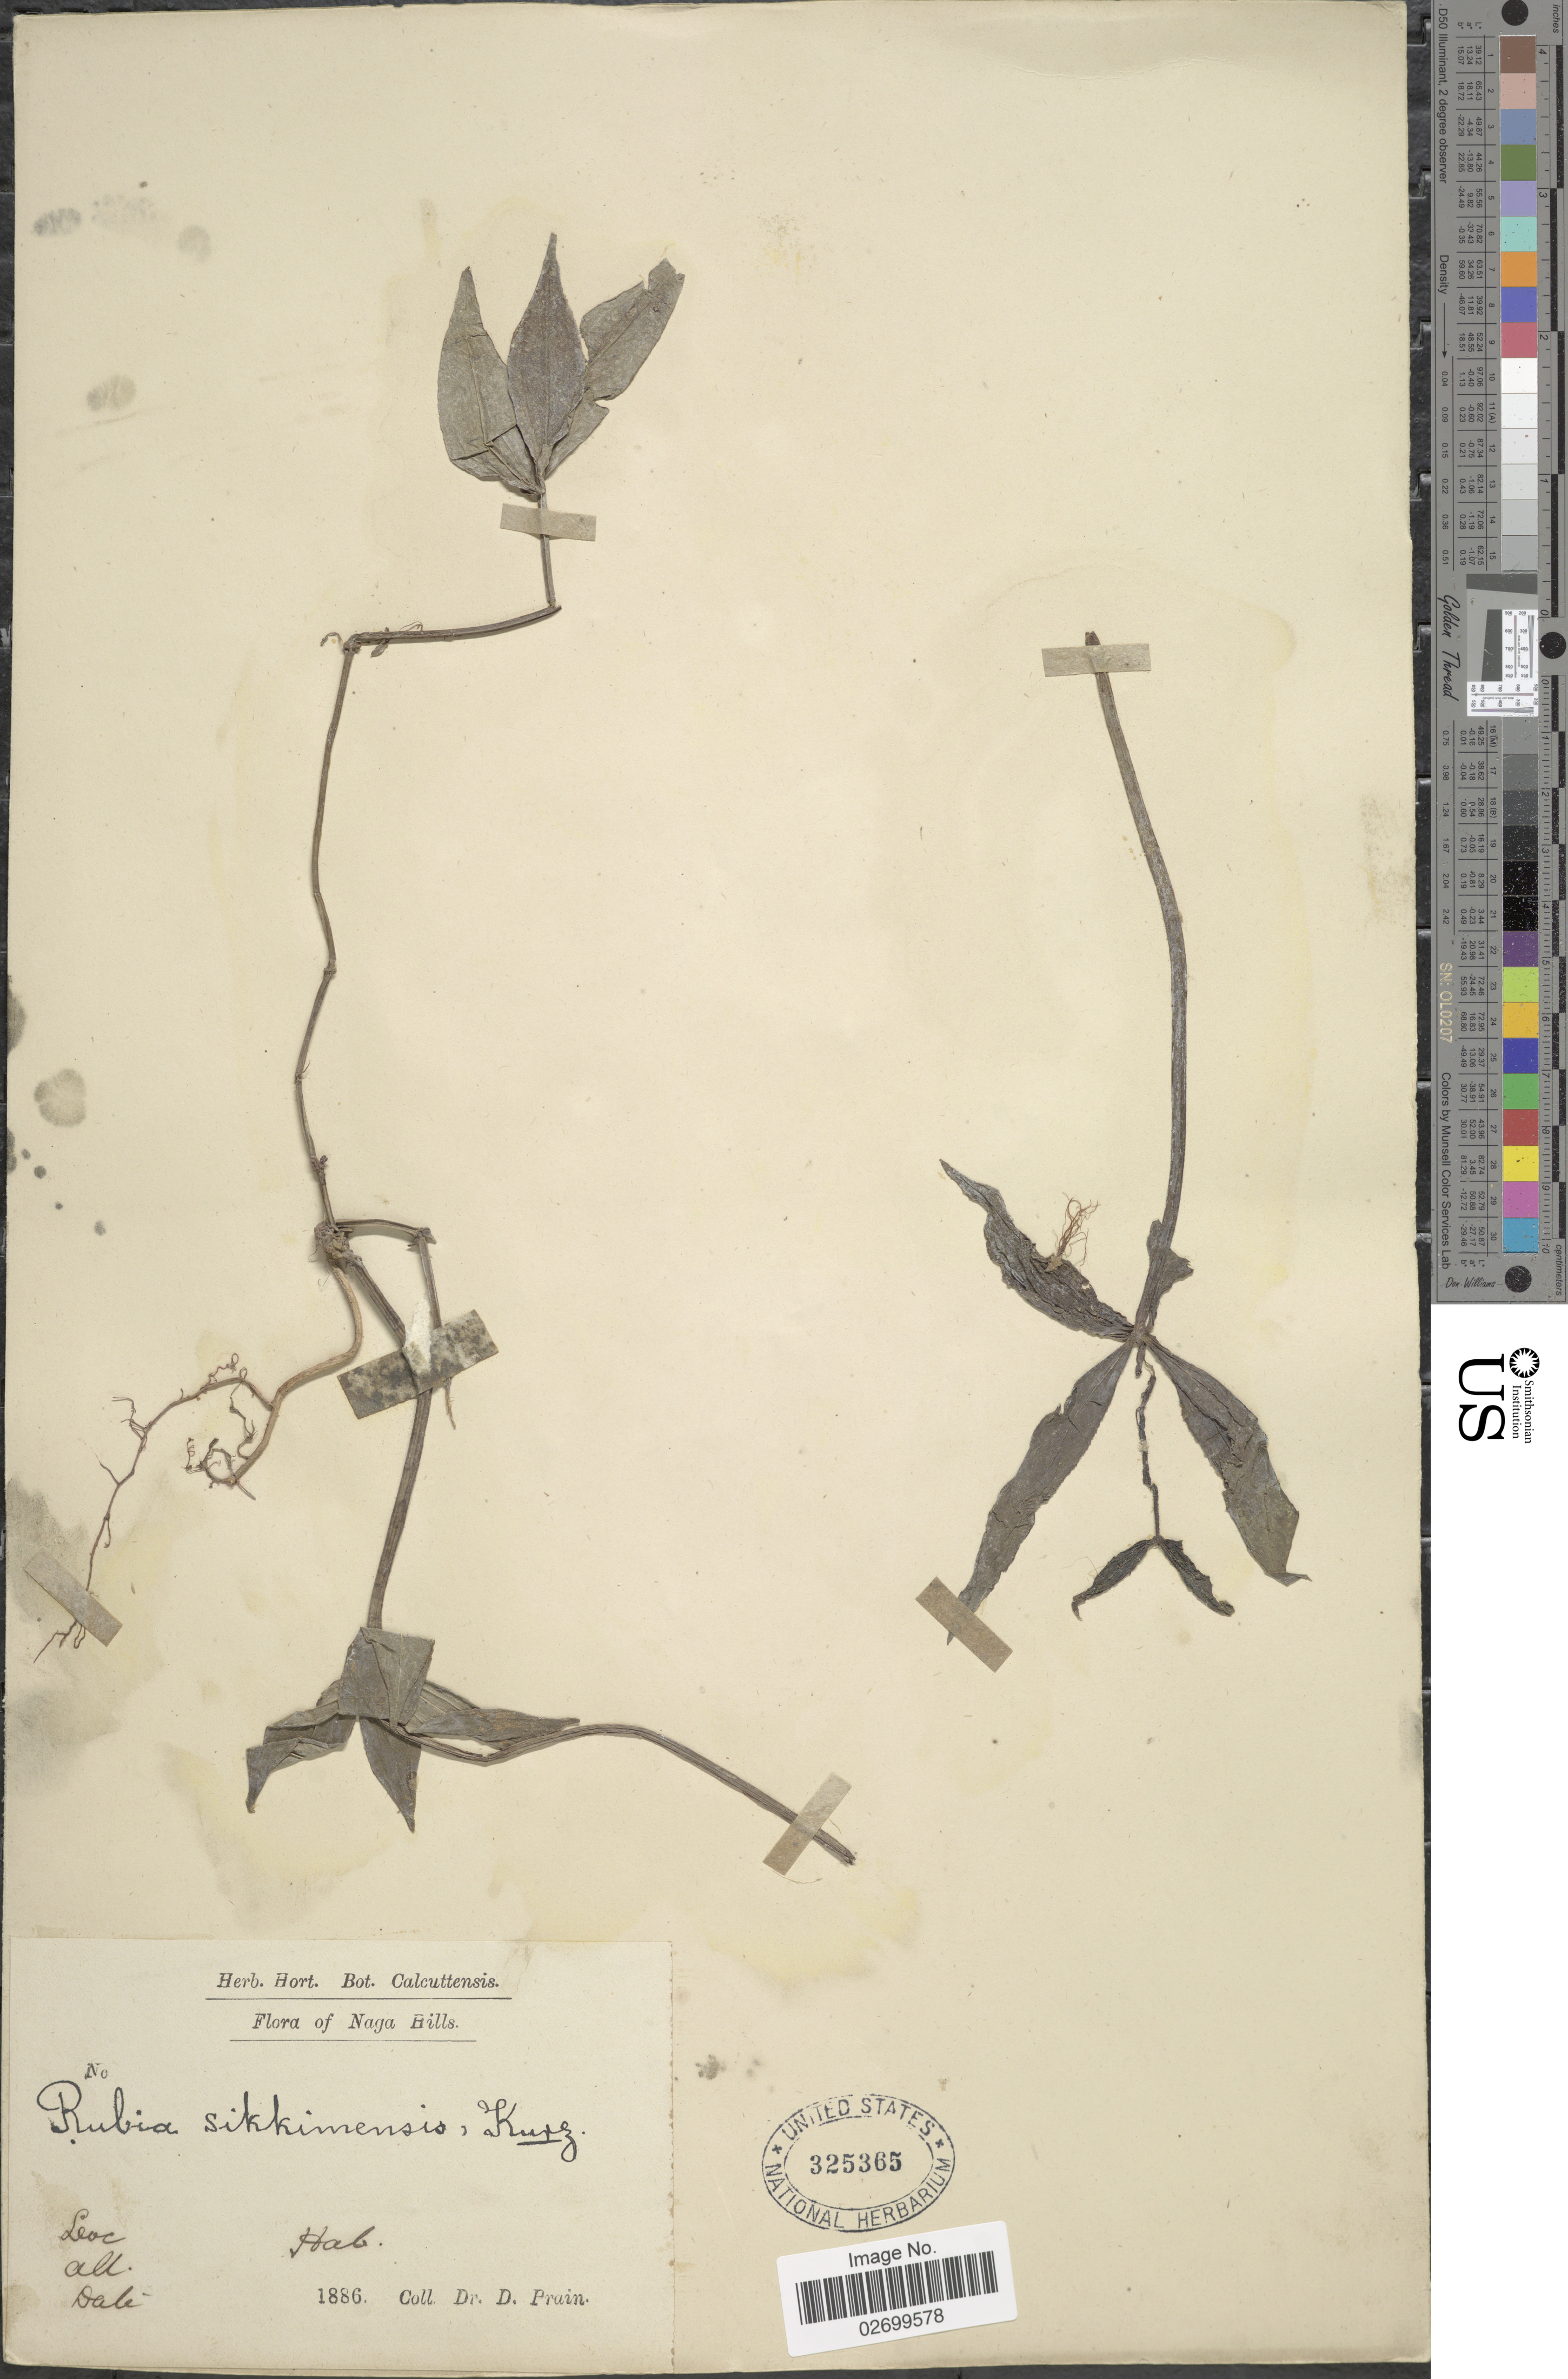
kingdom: Plantae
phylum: Tracheophyta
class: Magnoliopsida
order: Gentianales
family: Rubiaceae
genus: Rubia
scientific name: Rubia sikkimensis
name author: Kurz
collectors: D. Prain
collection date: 1886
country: India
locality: Naga Hills.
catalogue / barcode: US 325365